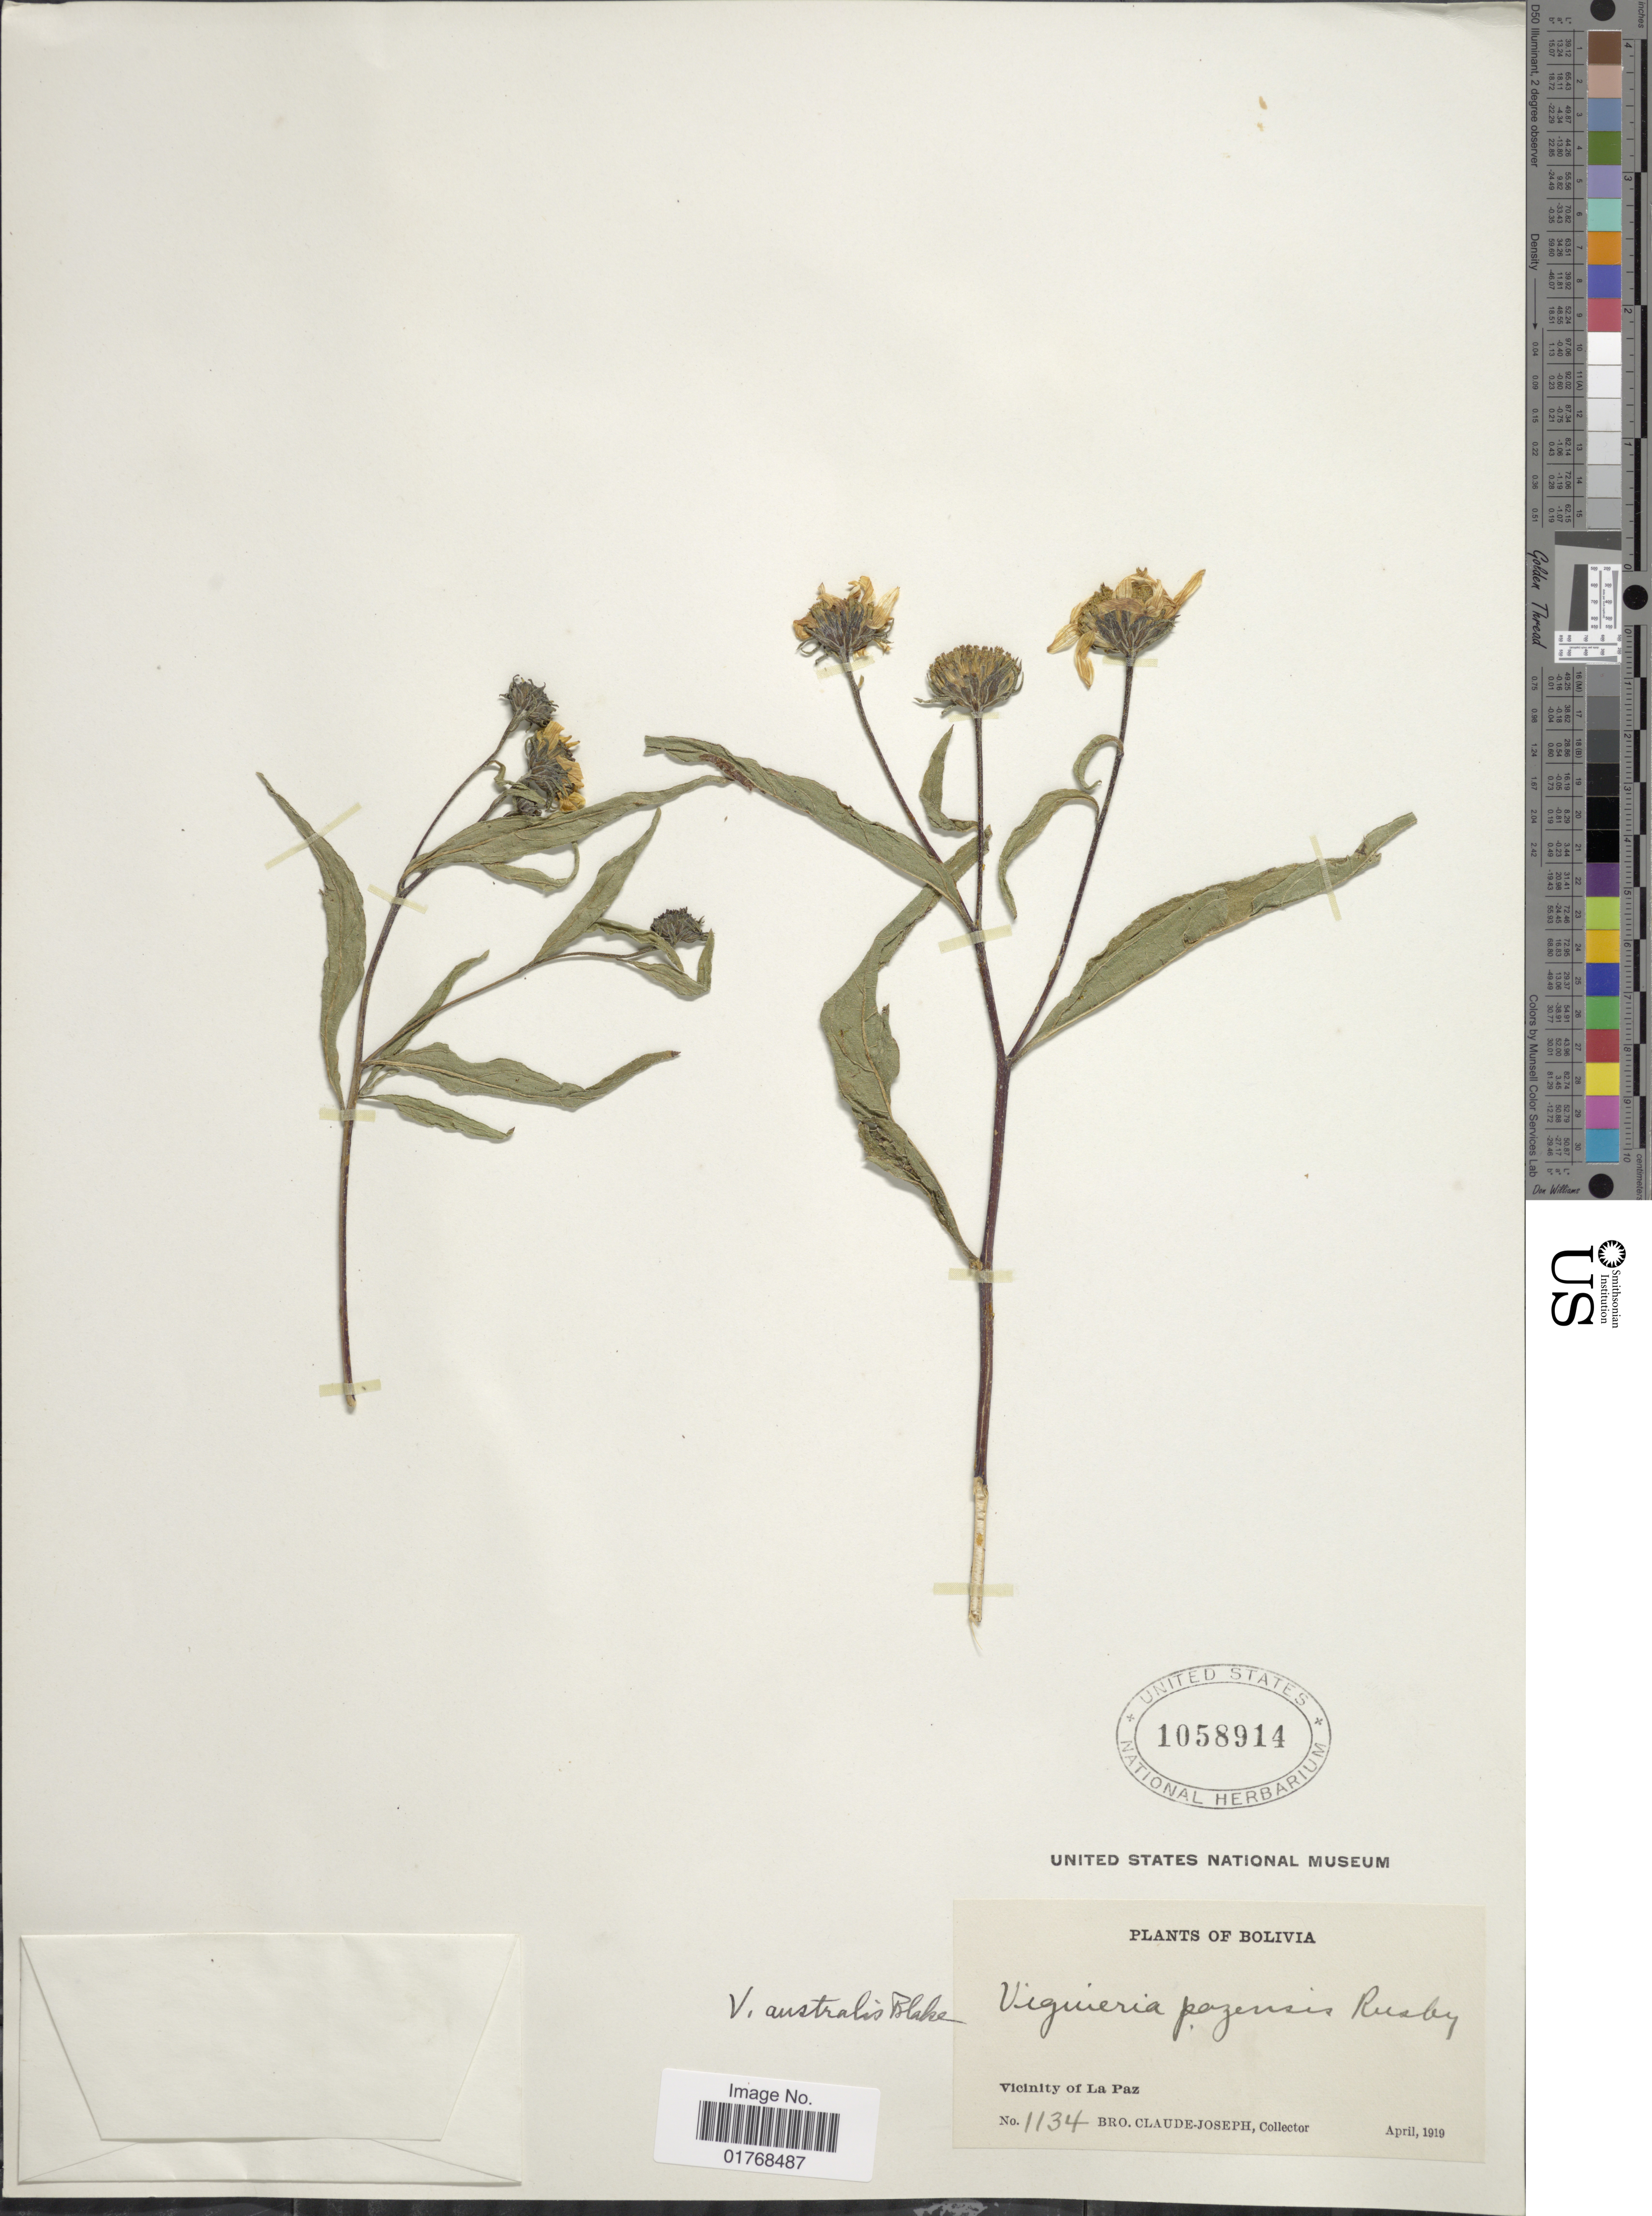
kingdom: Plantae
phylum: Tracheophyta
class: Magnoliopsida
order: Asterales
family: Asteraceae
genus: Viguiera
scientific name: Viguiera australis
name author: Blake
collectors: Bro. Claude-Joseph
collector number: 1134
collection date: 1919-04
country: Bolivia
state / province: La Paz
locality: Bolivia. Vicinity of La Paz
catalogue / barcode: US 1058914